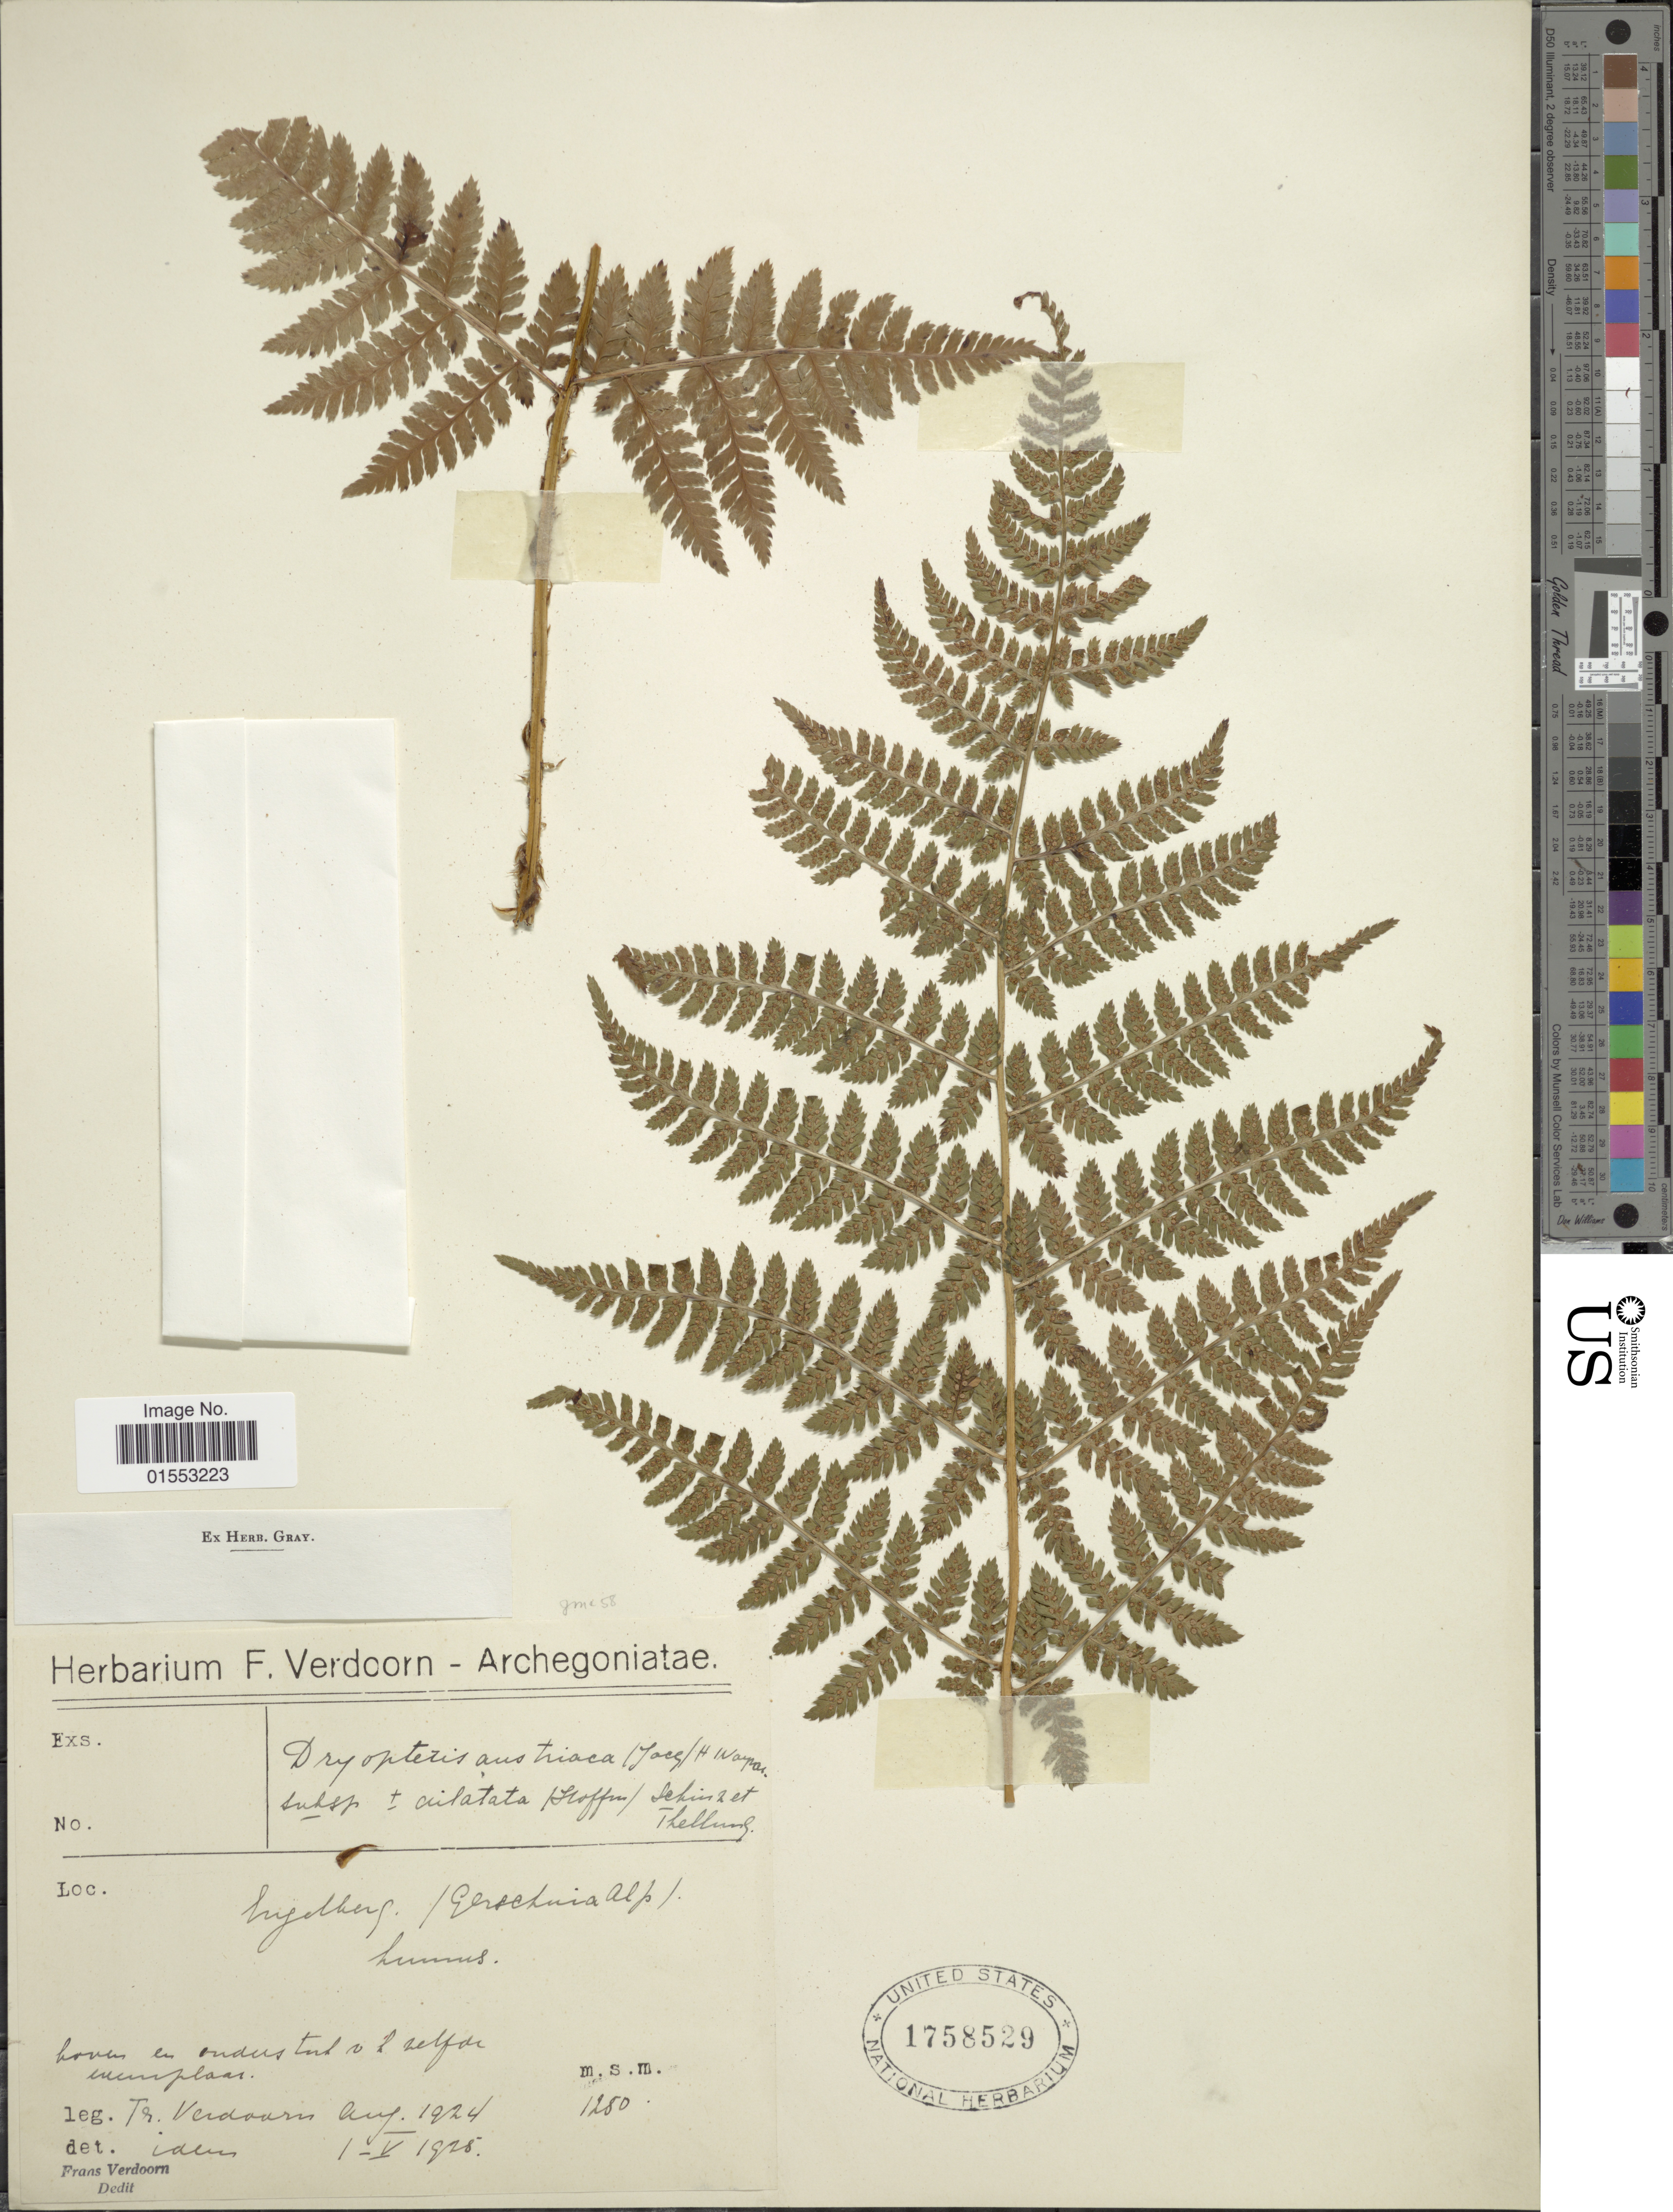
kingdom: Plantae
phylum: Tracheophyta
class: Polypodiopsida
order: Polypodiales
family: Dryopteridaceae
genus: Dryopteris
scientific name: Dryopteris dilatata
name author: (Hoffm.) A. Gray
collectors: F. Verdoorn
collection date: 1924-08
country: Switzerland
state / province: Obwalden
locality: (Gerschnia alp). Gerschnialp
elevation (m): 1250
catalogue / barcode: US 1758529